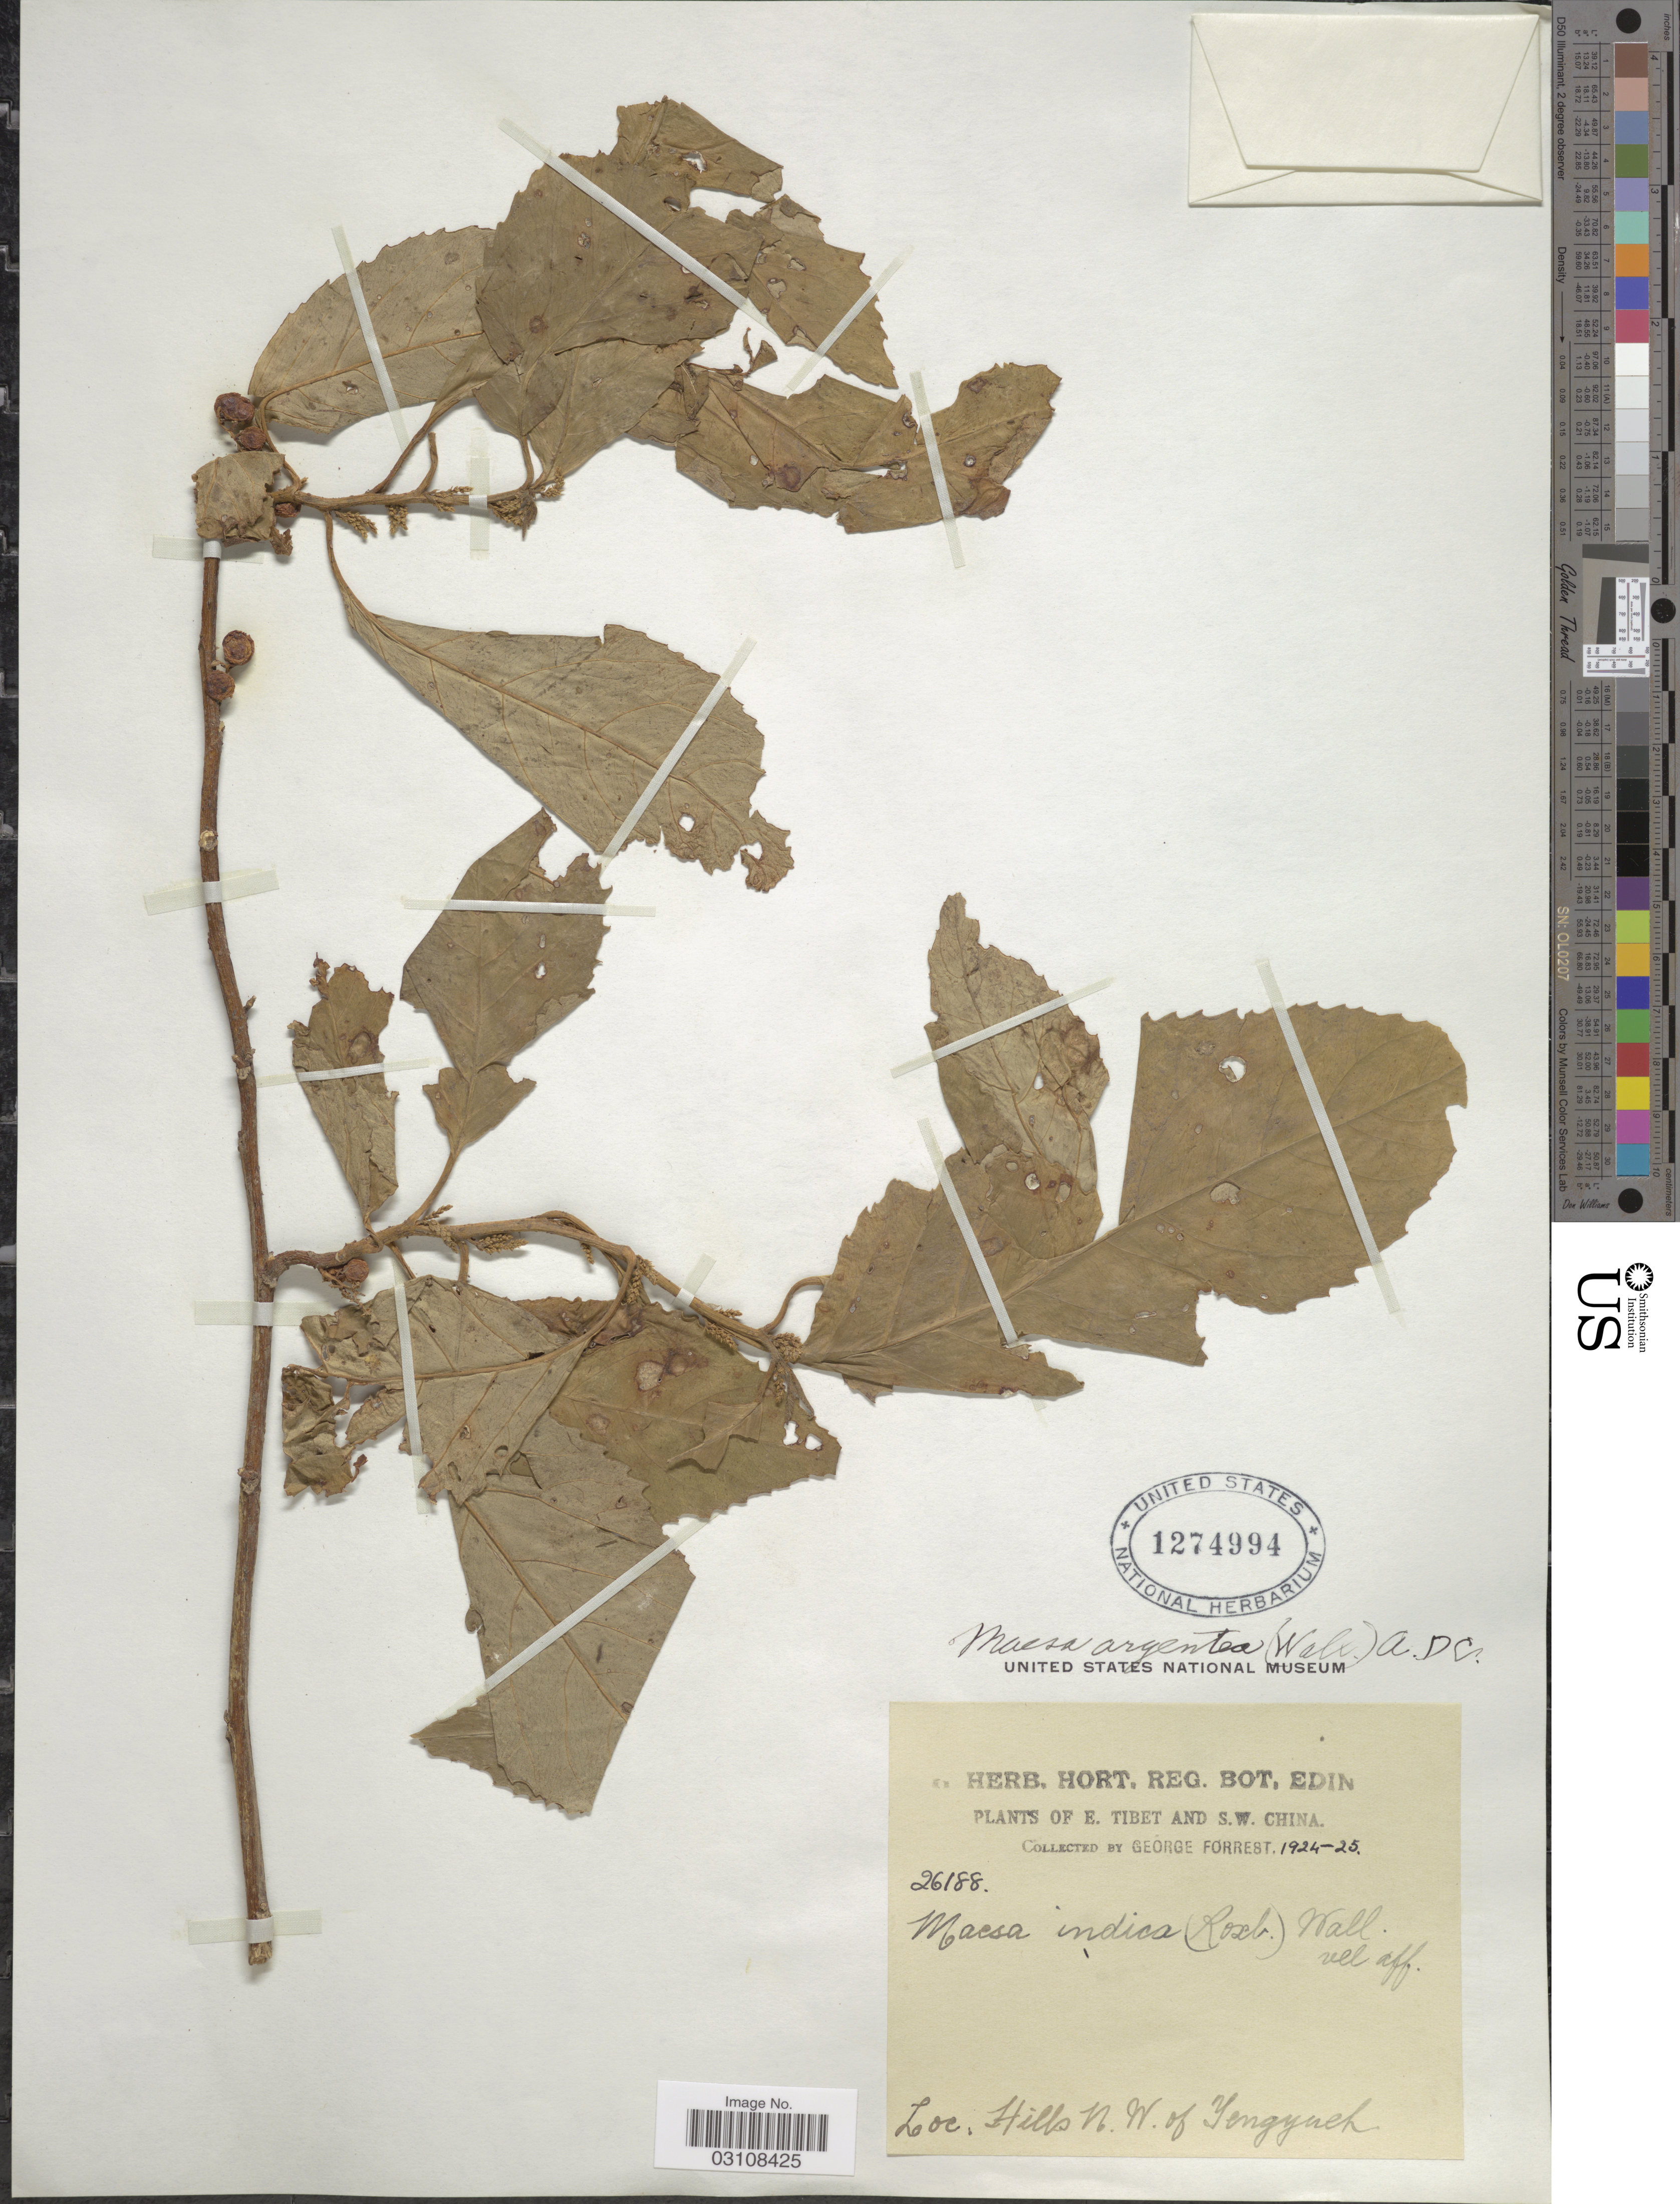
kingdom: Plantae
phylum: Tracheophyta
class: Magnoliopsida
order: Ericales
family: Primulaceae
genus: Maesa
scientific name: Maesa argentea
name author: Wall.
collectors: G. Forrest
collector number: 26188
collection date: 1924/1925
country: China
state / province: Xizang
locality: E. Tibet and S.W. China. Hills N.W. of Yenyueh.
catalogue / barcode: US 1274994